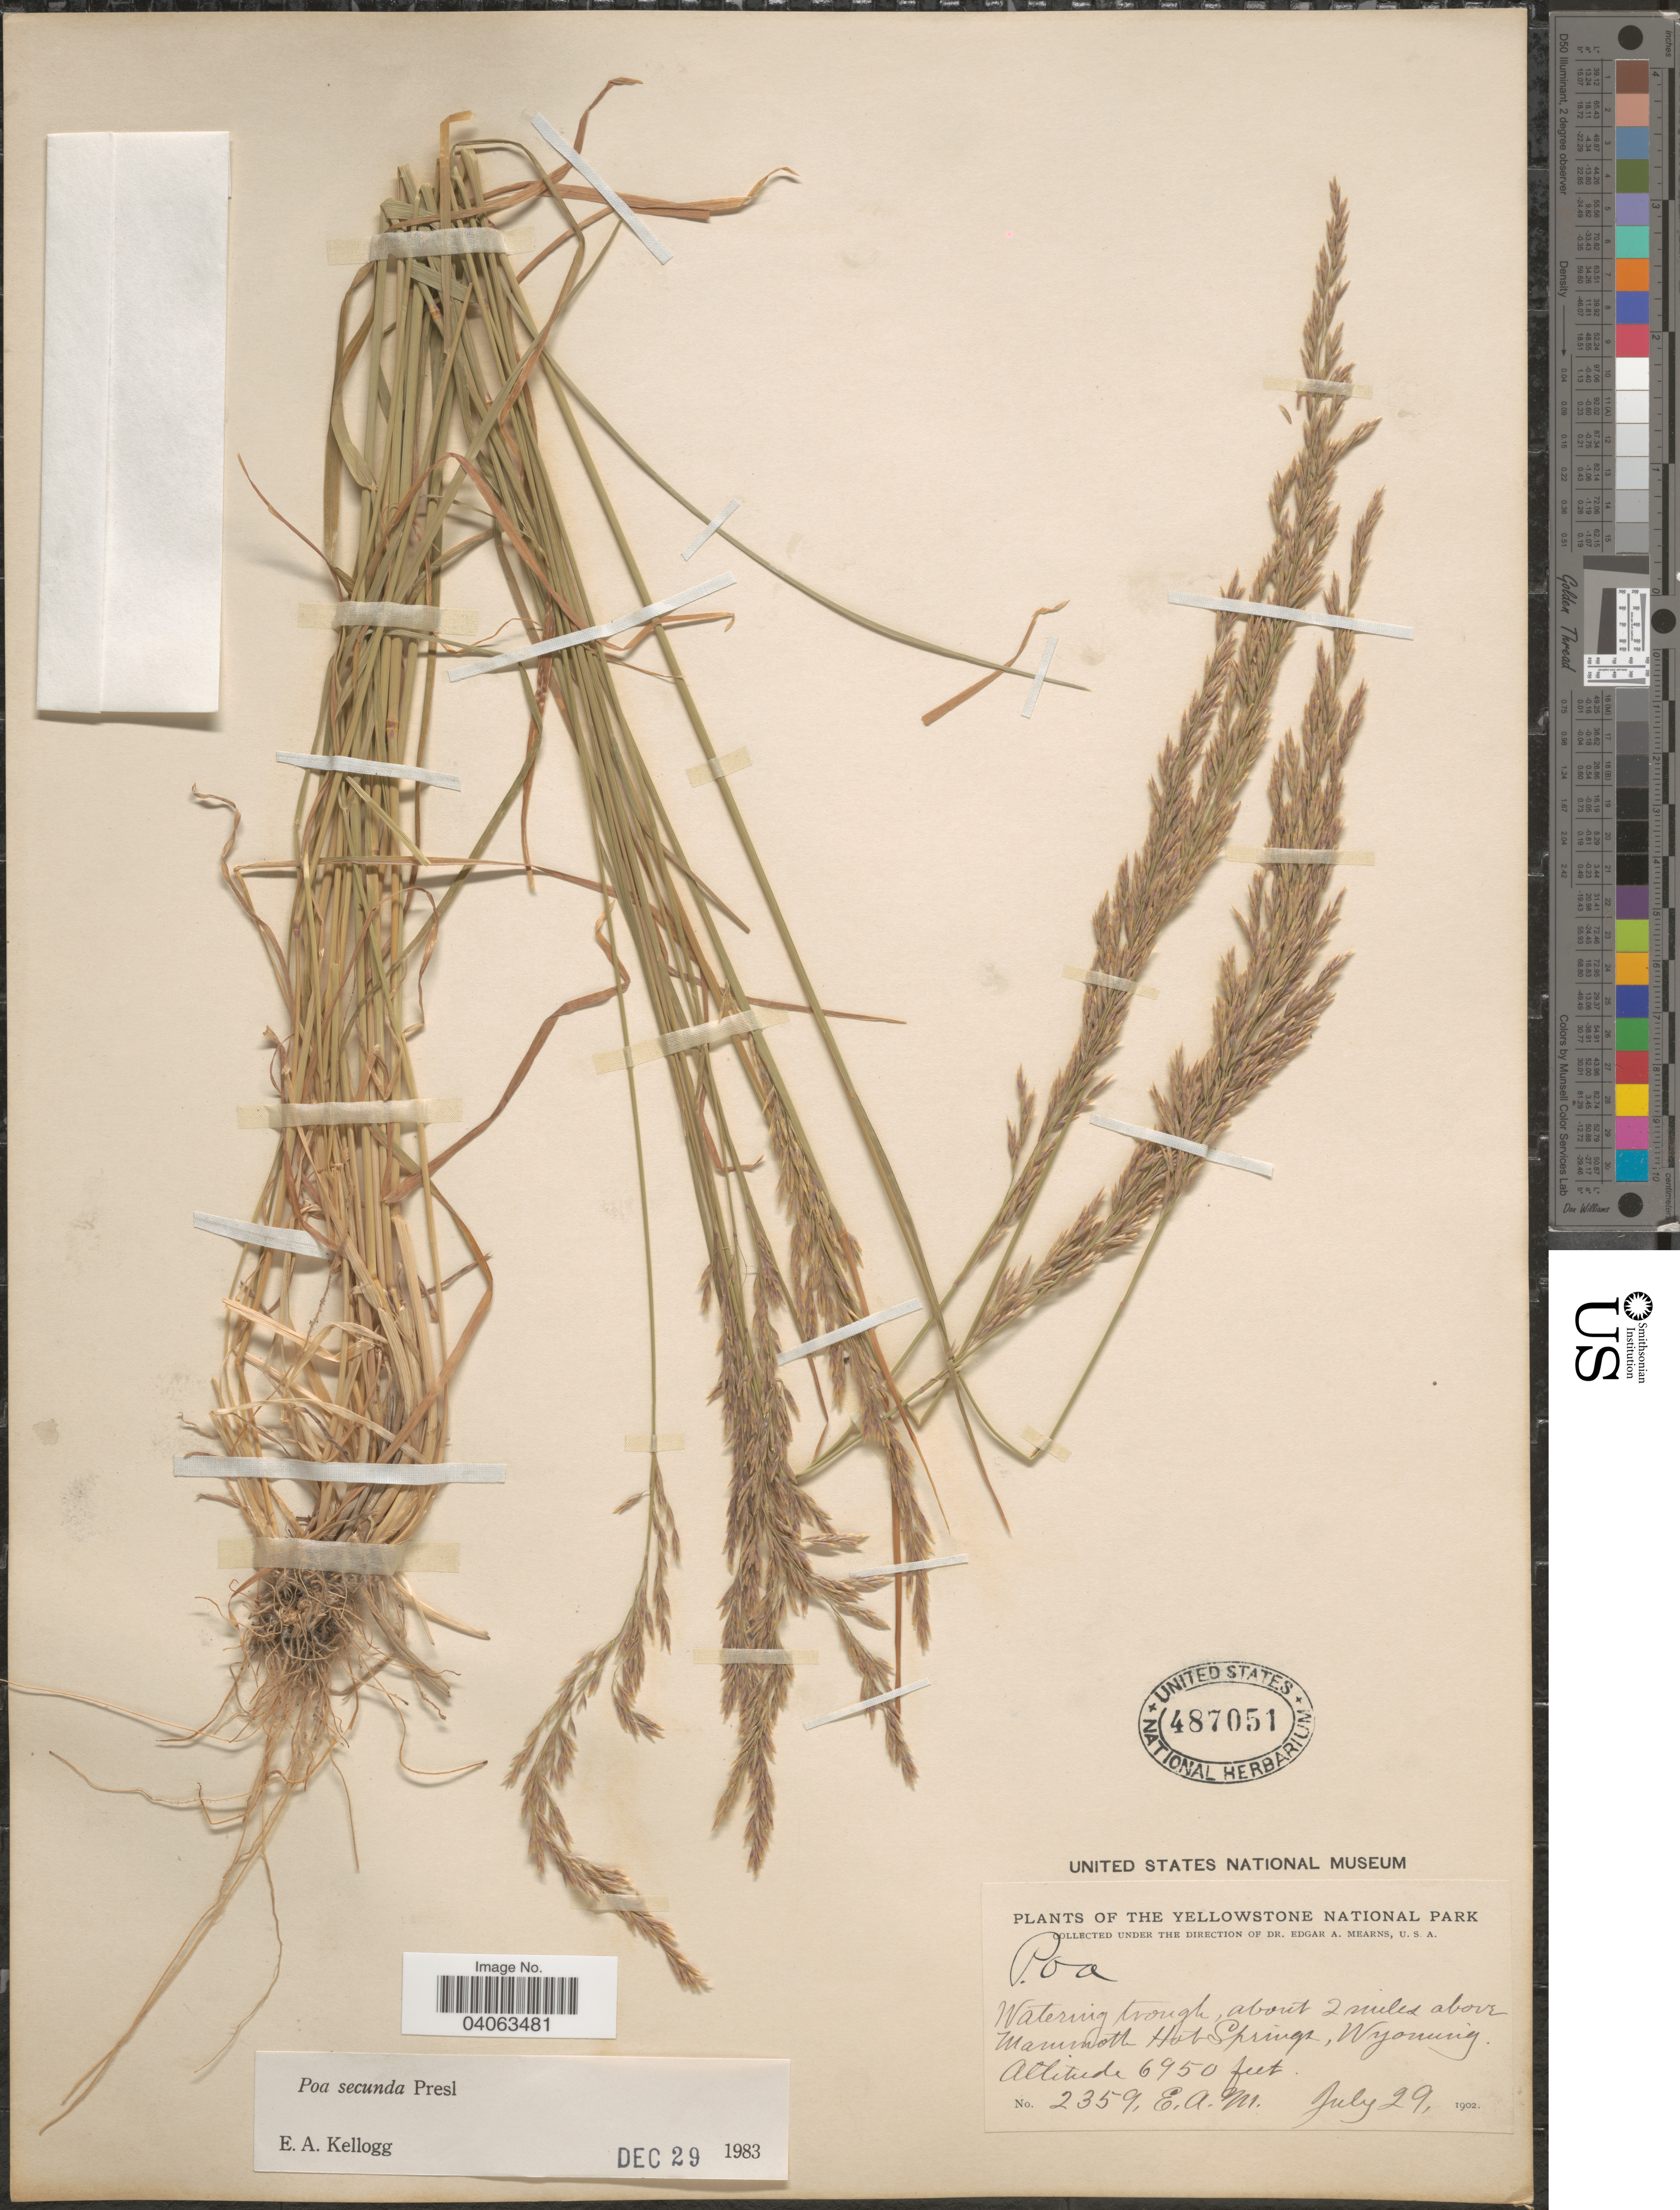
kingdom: Plantae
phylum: Tracheophyta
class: Liliopsida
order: Poales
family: Poaceae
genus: Poa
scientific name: Poa secunda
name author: J. Presl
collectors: E. A. Mearns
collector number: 2359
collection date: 1902-07-29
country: United States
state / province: Wyoming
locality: The Yellowstone National Park. Watering trough, about 2 miles above Mammoth Hot Springs.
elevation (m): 2118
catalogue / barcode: US 487051